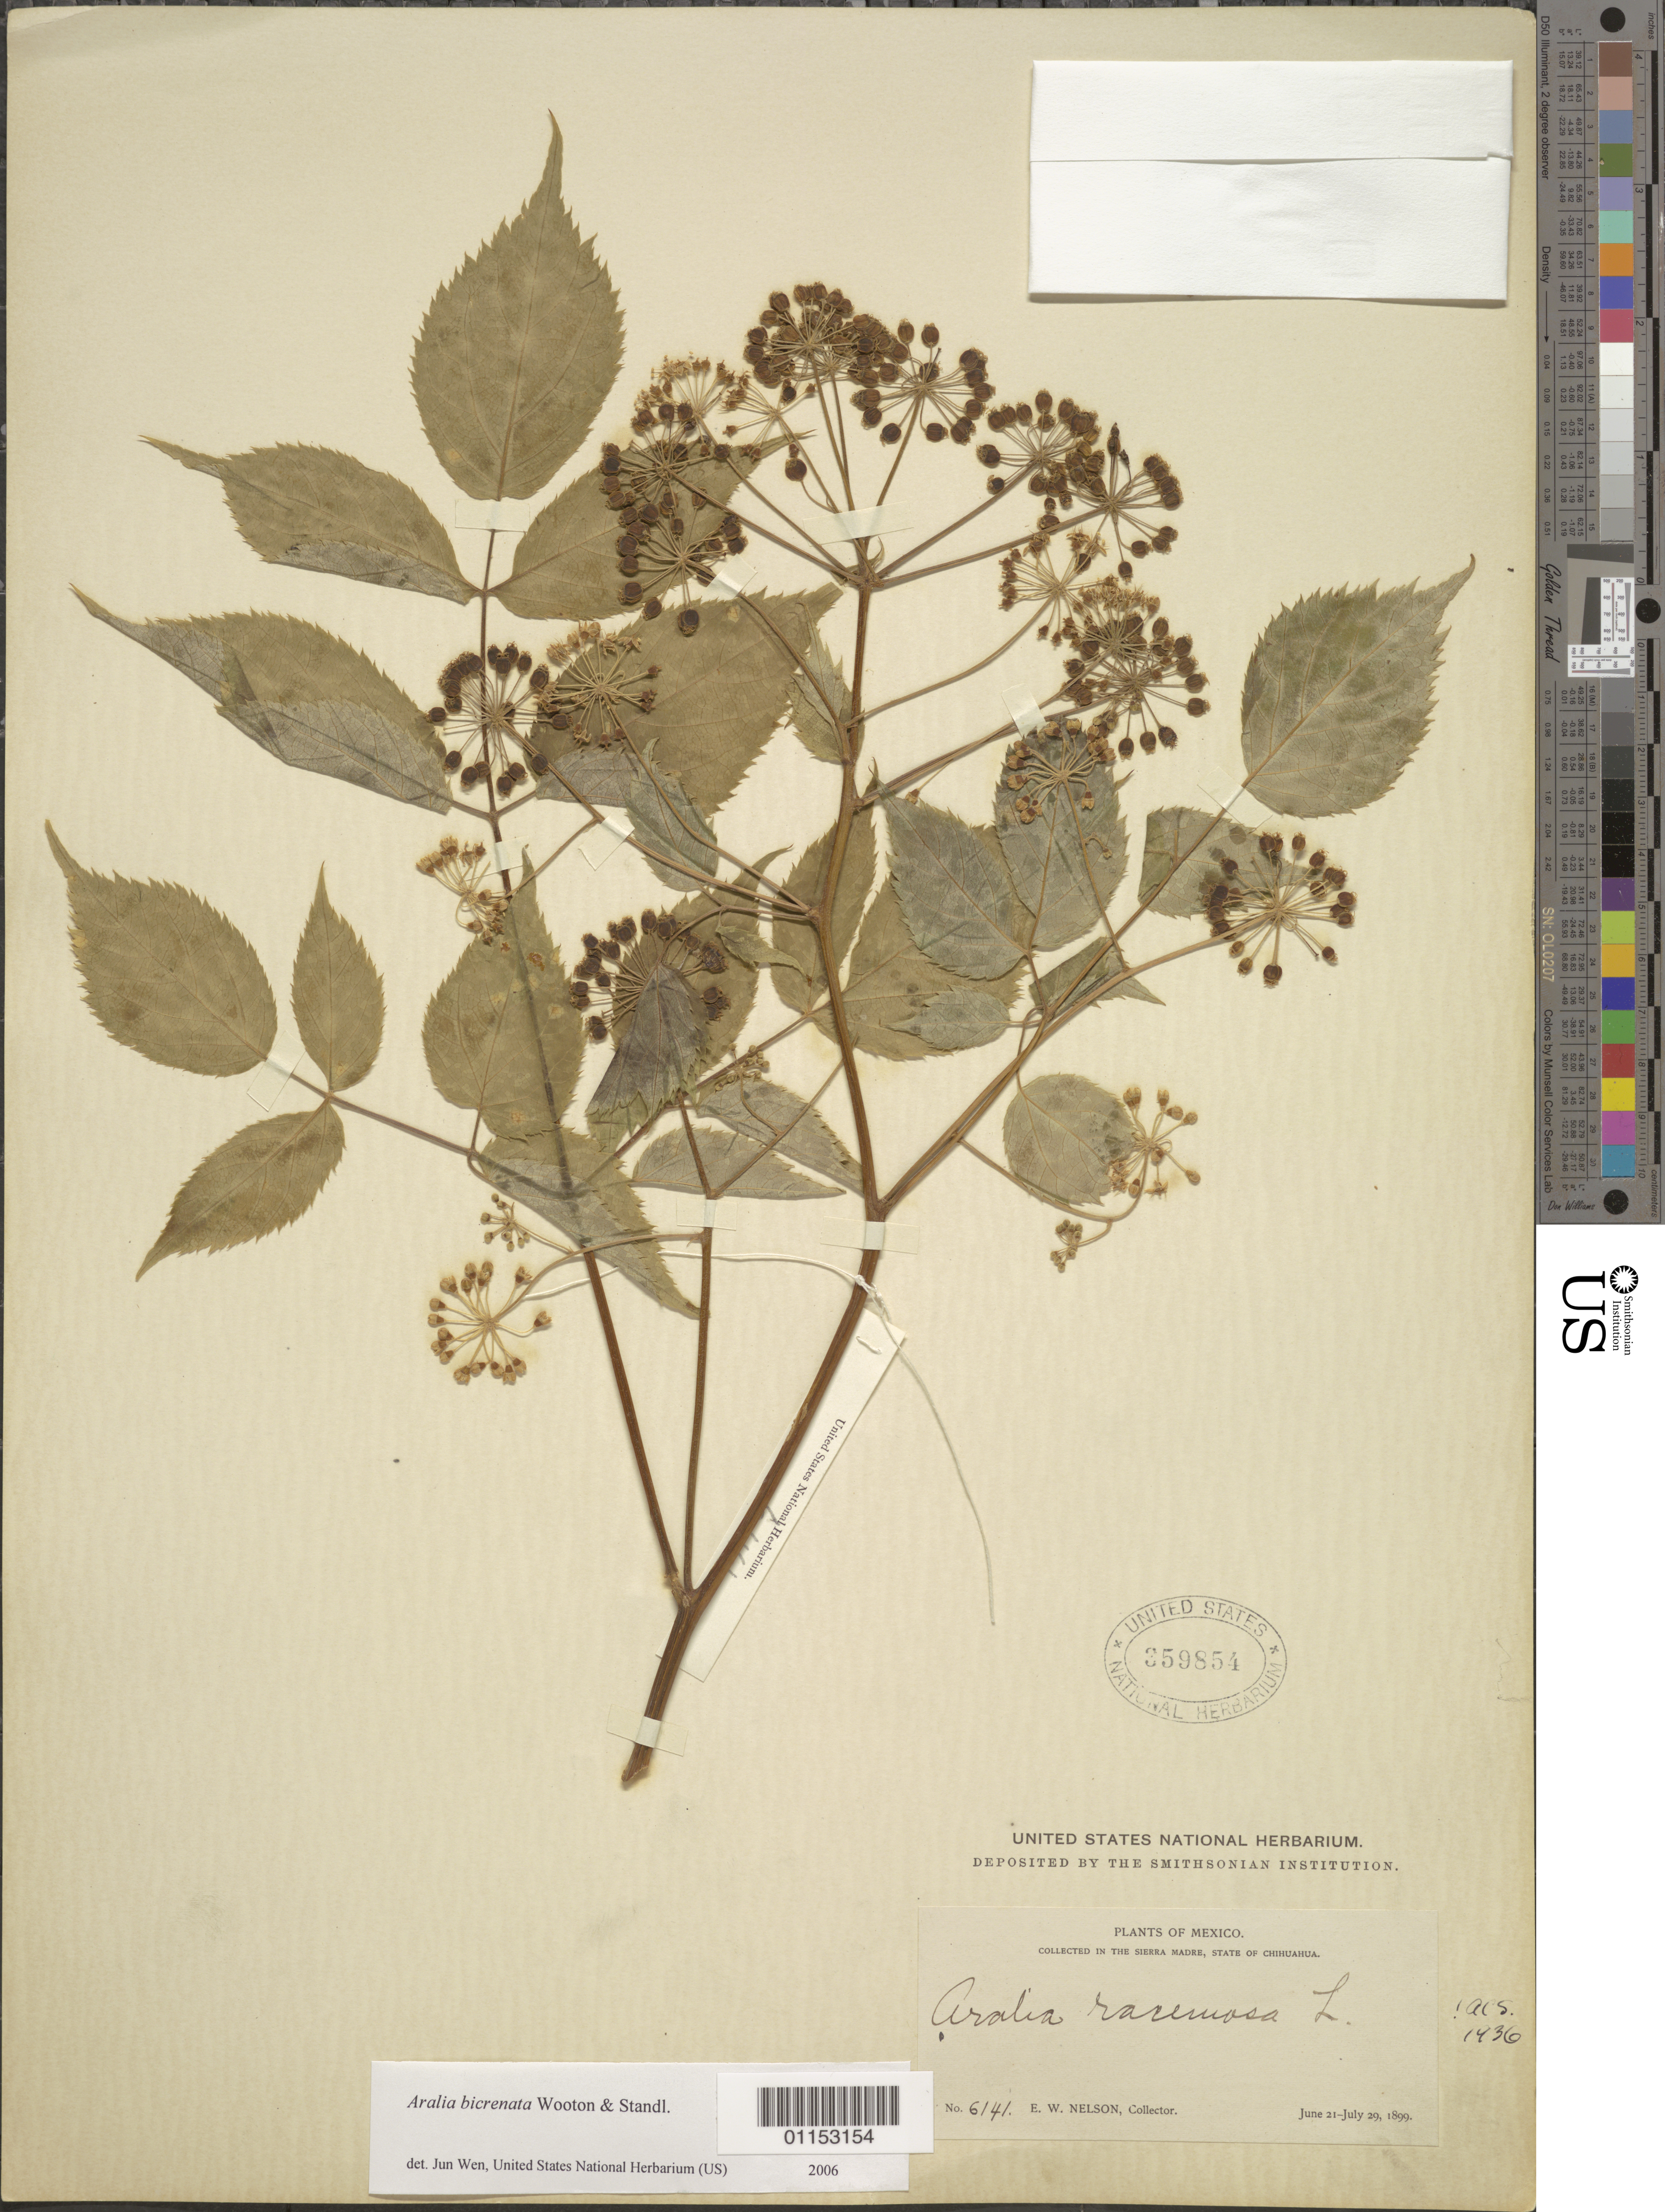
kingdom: Plantae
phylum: Tracheophyta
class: Magnoliopsida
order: Apiales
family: Araliaceae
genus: Aralia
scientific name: Aralia bicrenata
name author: Wooton & Standl.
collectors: E. W. Nelson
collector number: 6141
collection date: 1899-06-21/1899-07-29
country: Mexico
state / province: Chihuahua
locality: Sierra Madre.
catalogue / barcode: US 359854